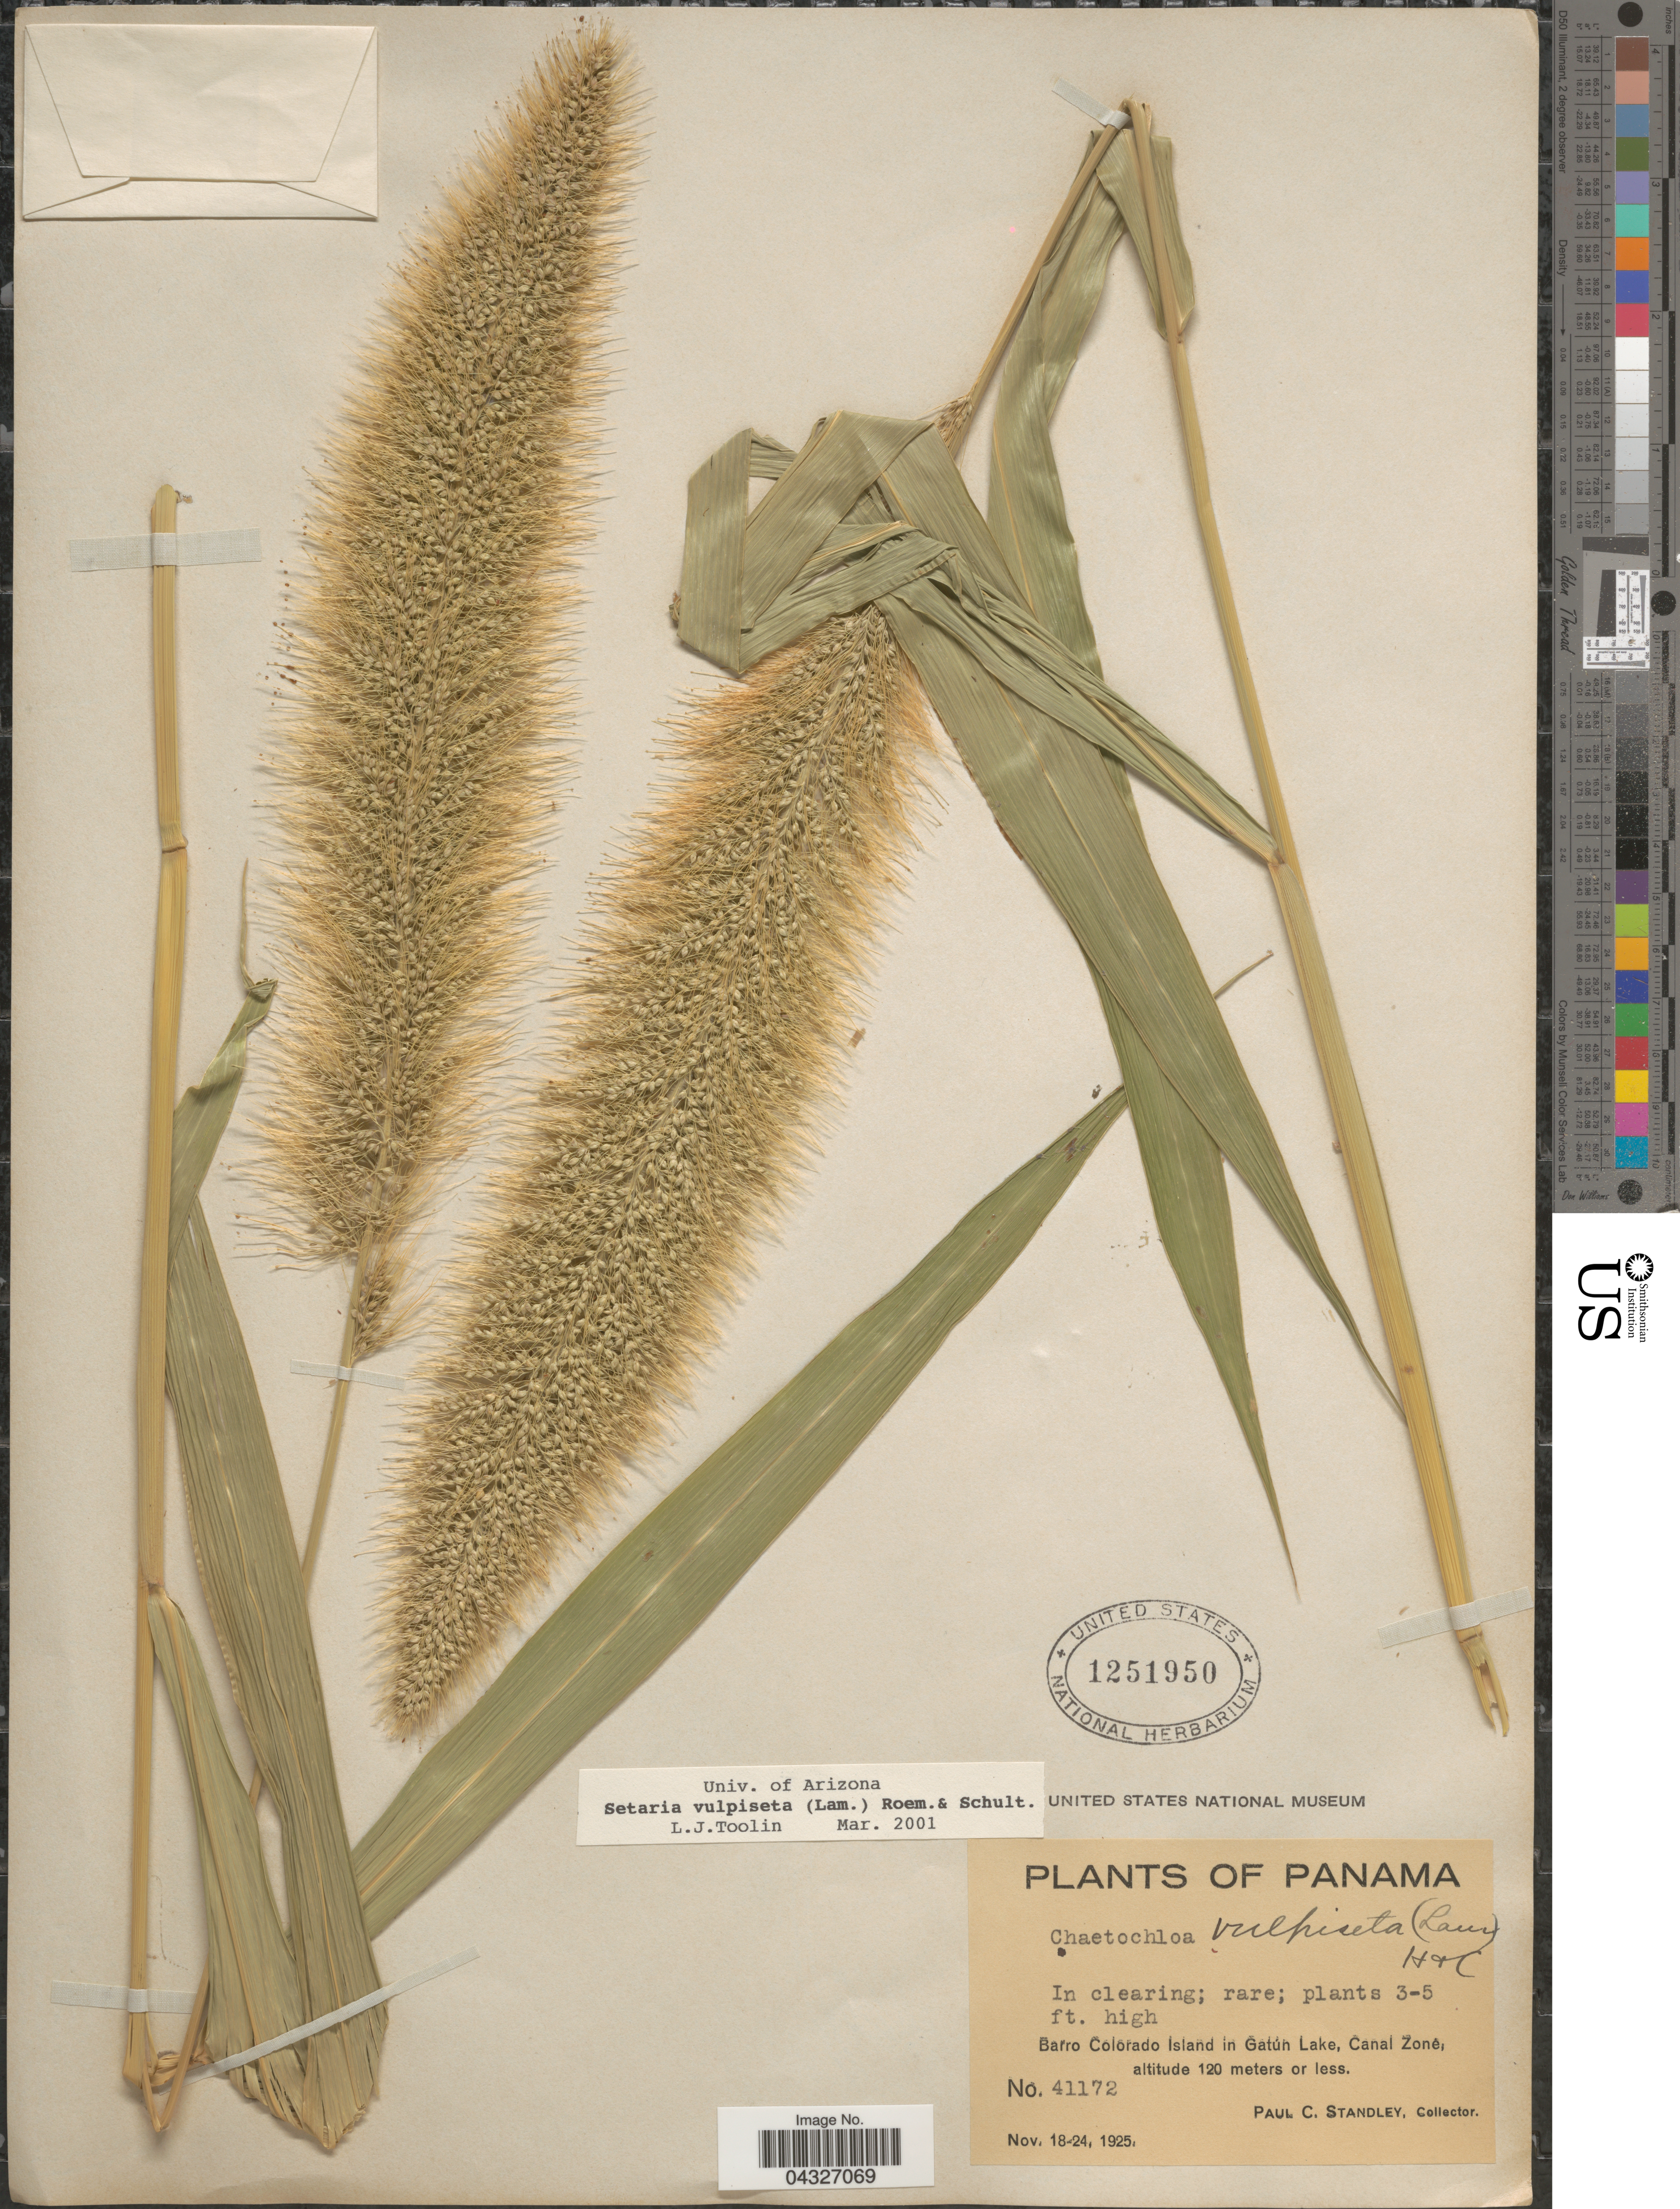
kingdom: Plantae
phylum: Tracheophyta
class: Liliopsida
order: Poales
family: Poaceae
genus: Setaria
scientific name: Setaria vulpiseta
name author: (Lam.) Roem. & Schult.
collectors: P. C. Standley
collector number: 41172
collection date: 1925-11-18/1925-11-24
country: Panama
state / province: Panamá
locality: Barro Colorado Island in Gatún Lake, Canal Zone.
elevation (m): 120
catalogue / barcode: US 1251950